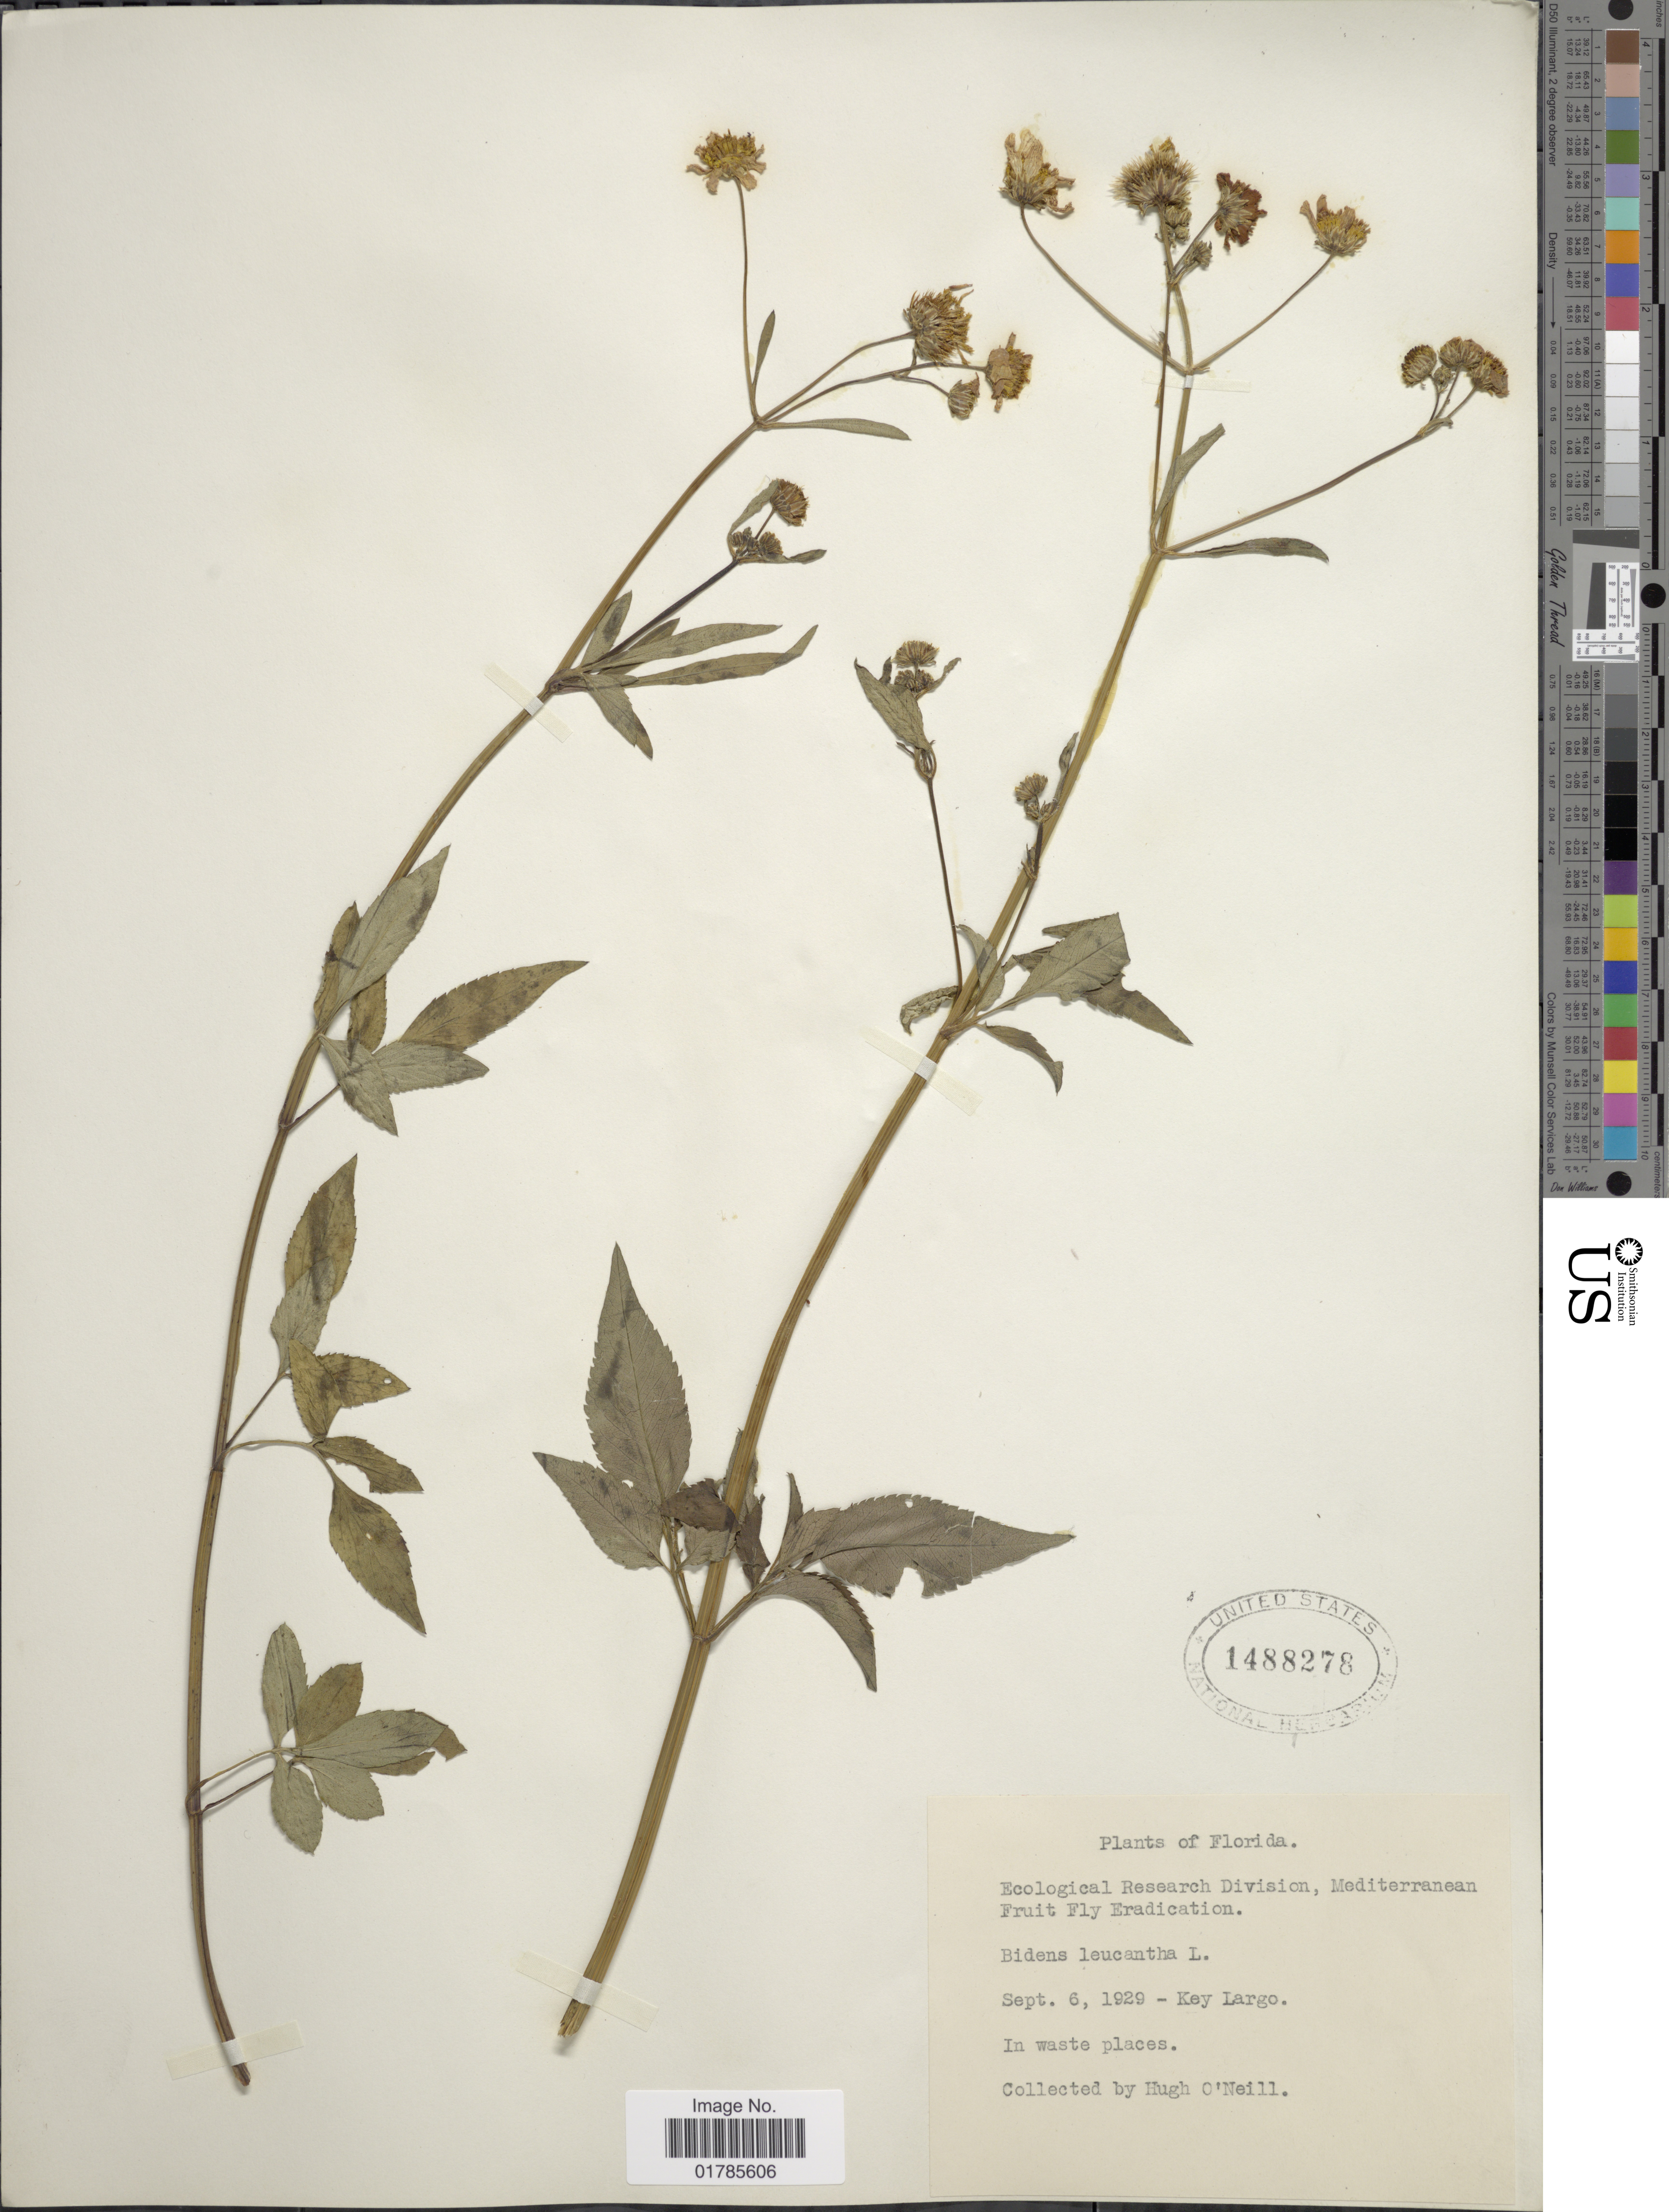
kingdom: Plantae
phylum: Tracheophyta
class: Magnoliopsida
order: Asterales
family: Asteraceae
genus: Bidens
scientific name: Bidens alba var. radiata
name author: (Sch. Bip.) R.E. Ballard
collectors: H. T. O' Neill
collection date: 1929-09-06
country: United States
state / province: Florida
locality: Key Largo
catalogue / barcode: US 1488278